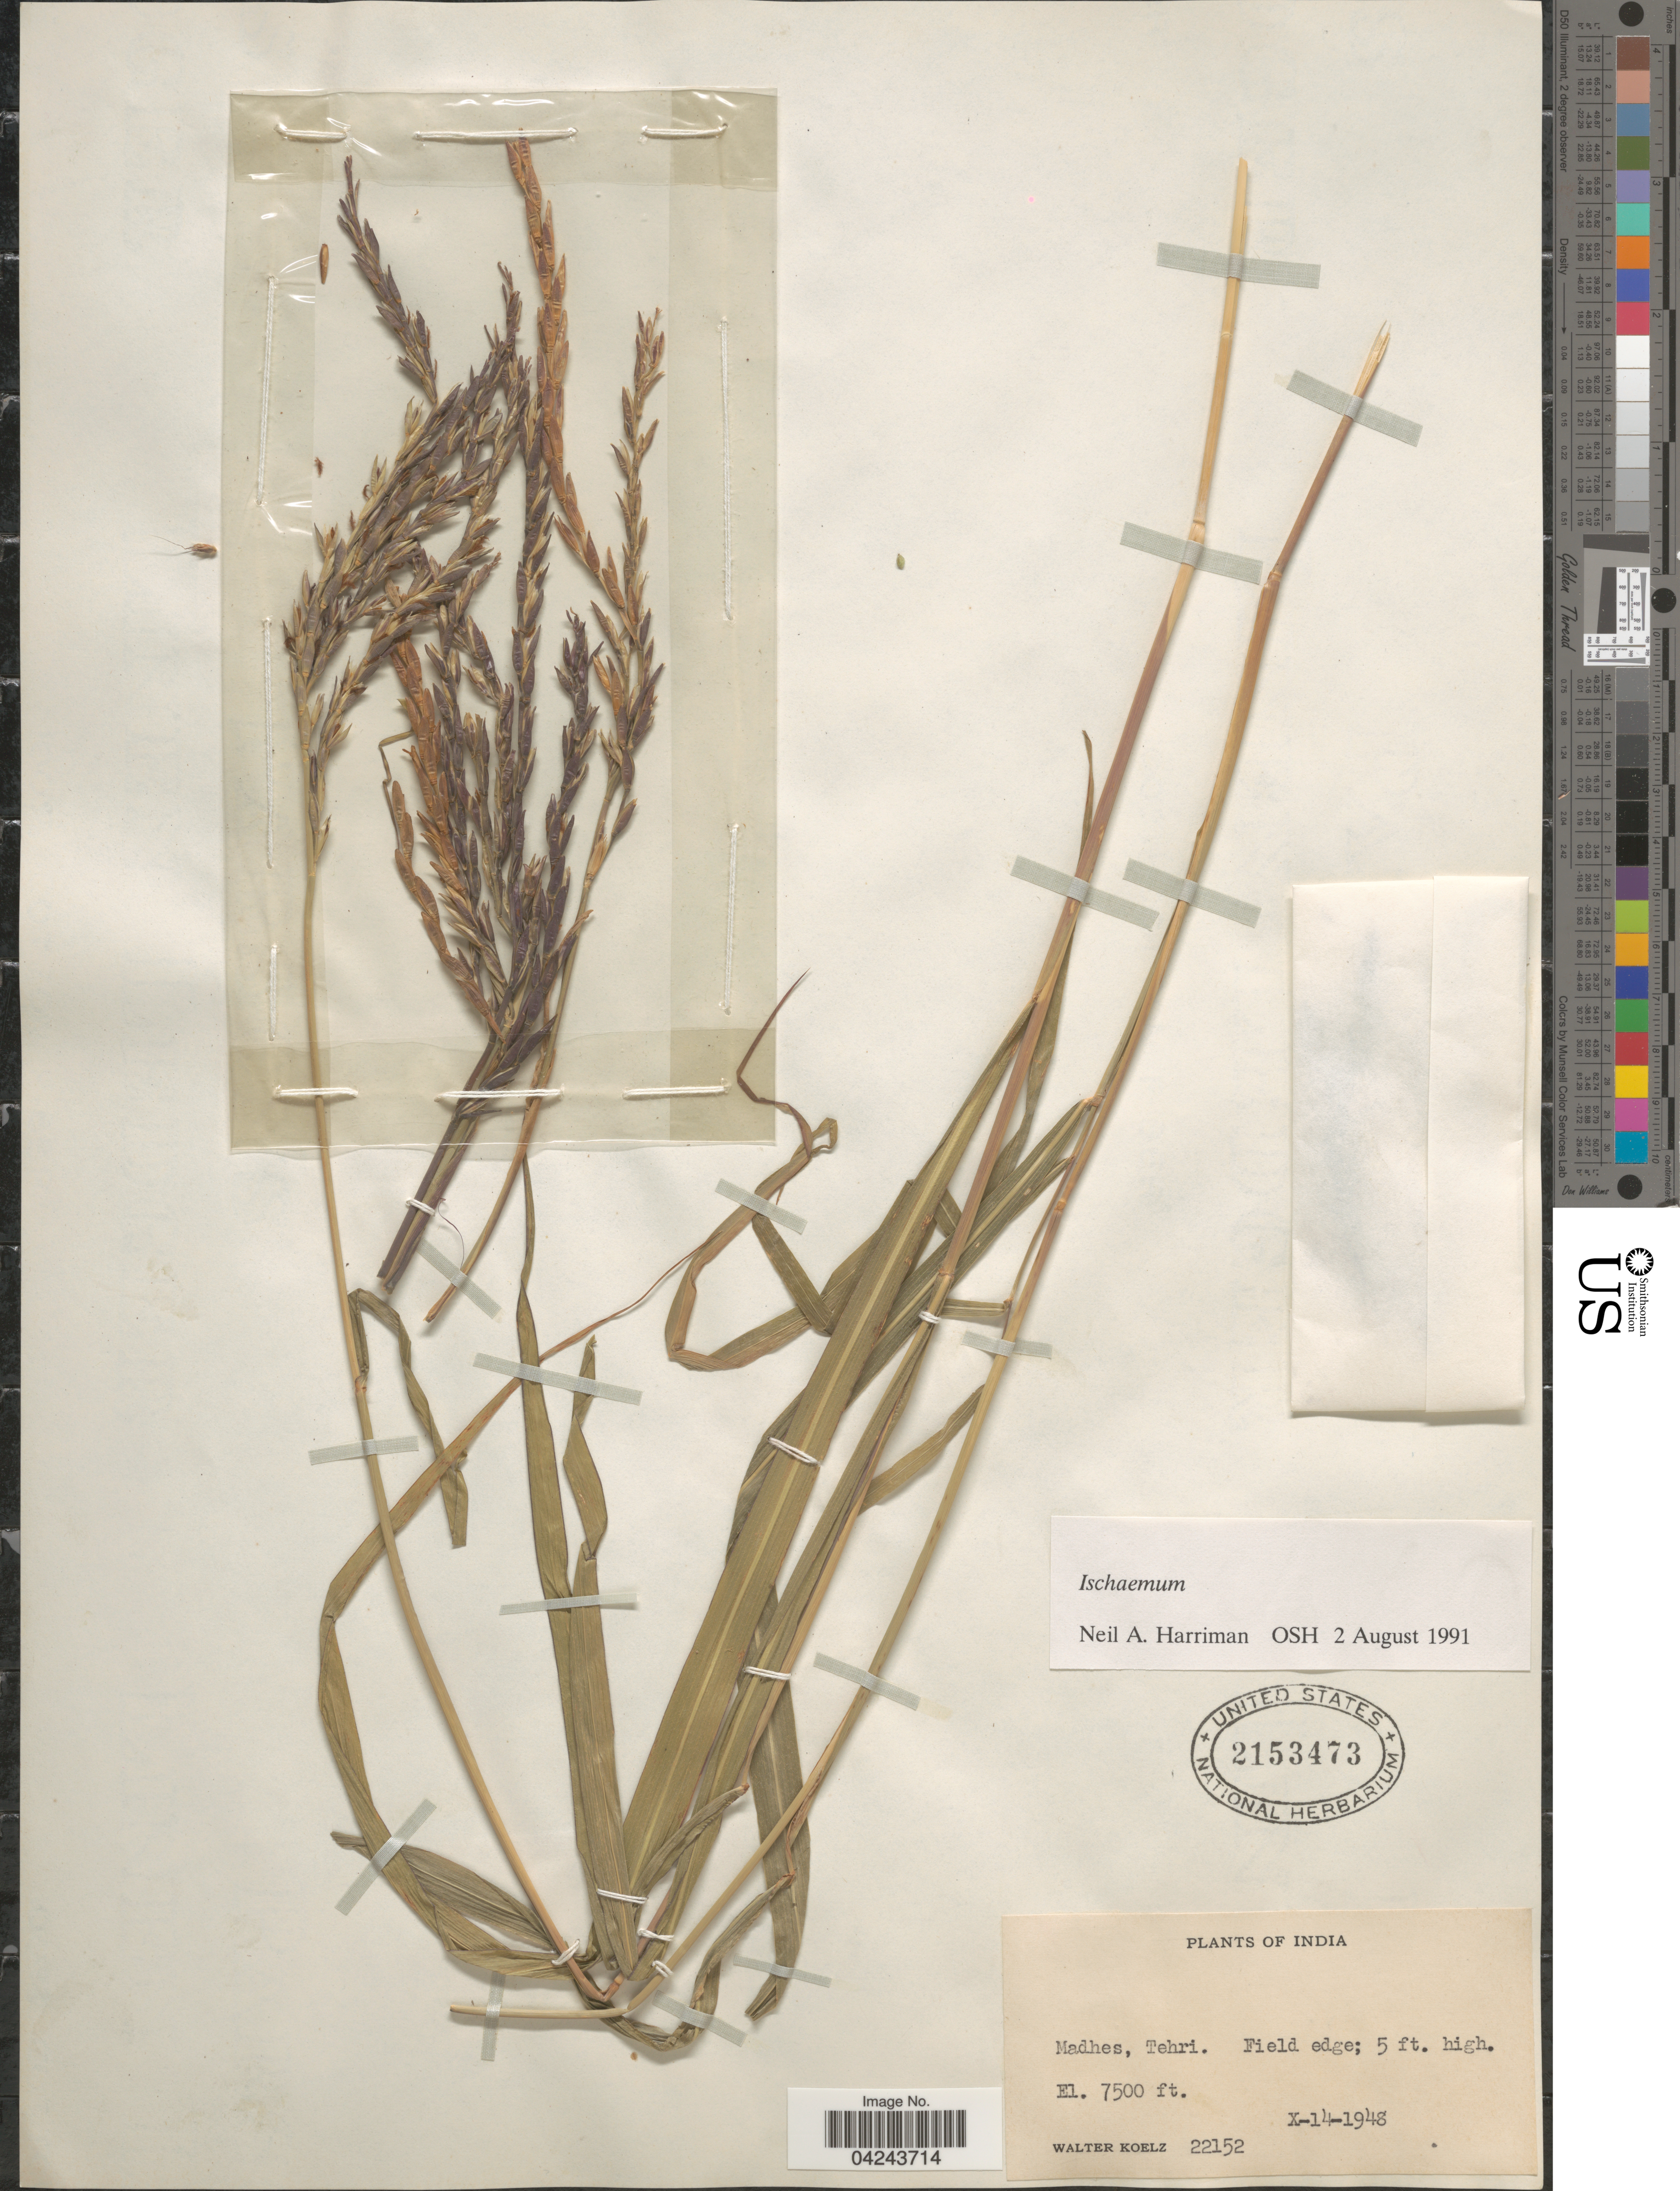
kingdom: Plantae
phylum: Tracheophyta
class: Liliopsida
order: Poales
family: Poaceae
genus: Ischaemum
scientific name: Ischaemum sp.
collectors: W. N. Koelz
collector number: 22152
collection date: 1948-10-14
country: India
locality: Madhes, Tehri.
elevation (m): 2286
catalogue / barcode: US 2153473